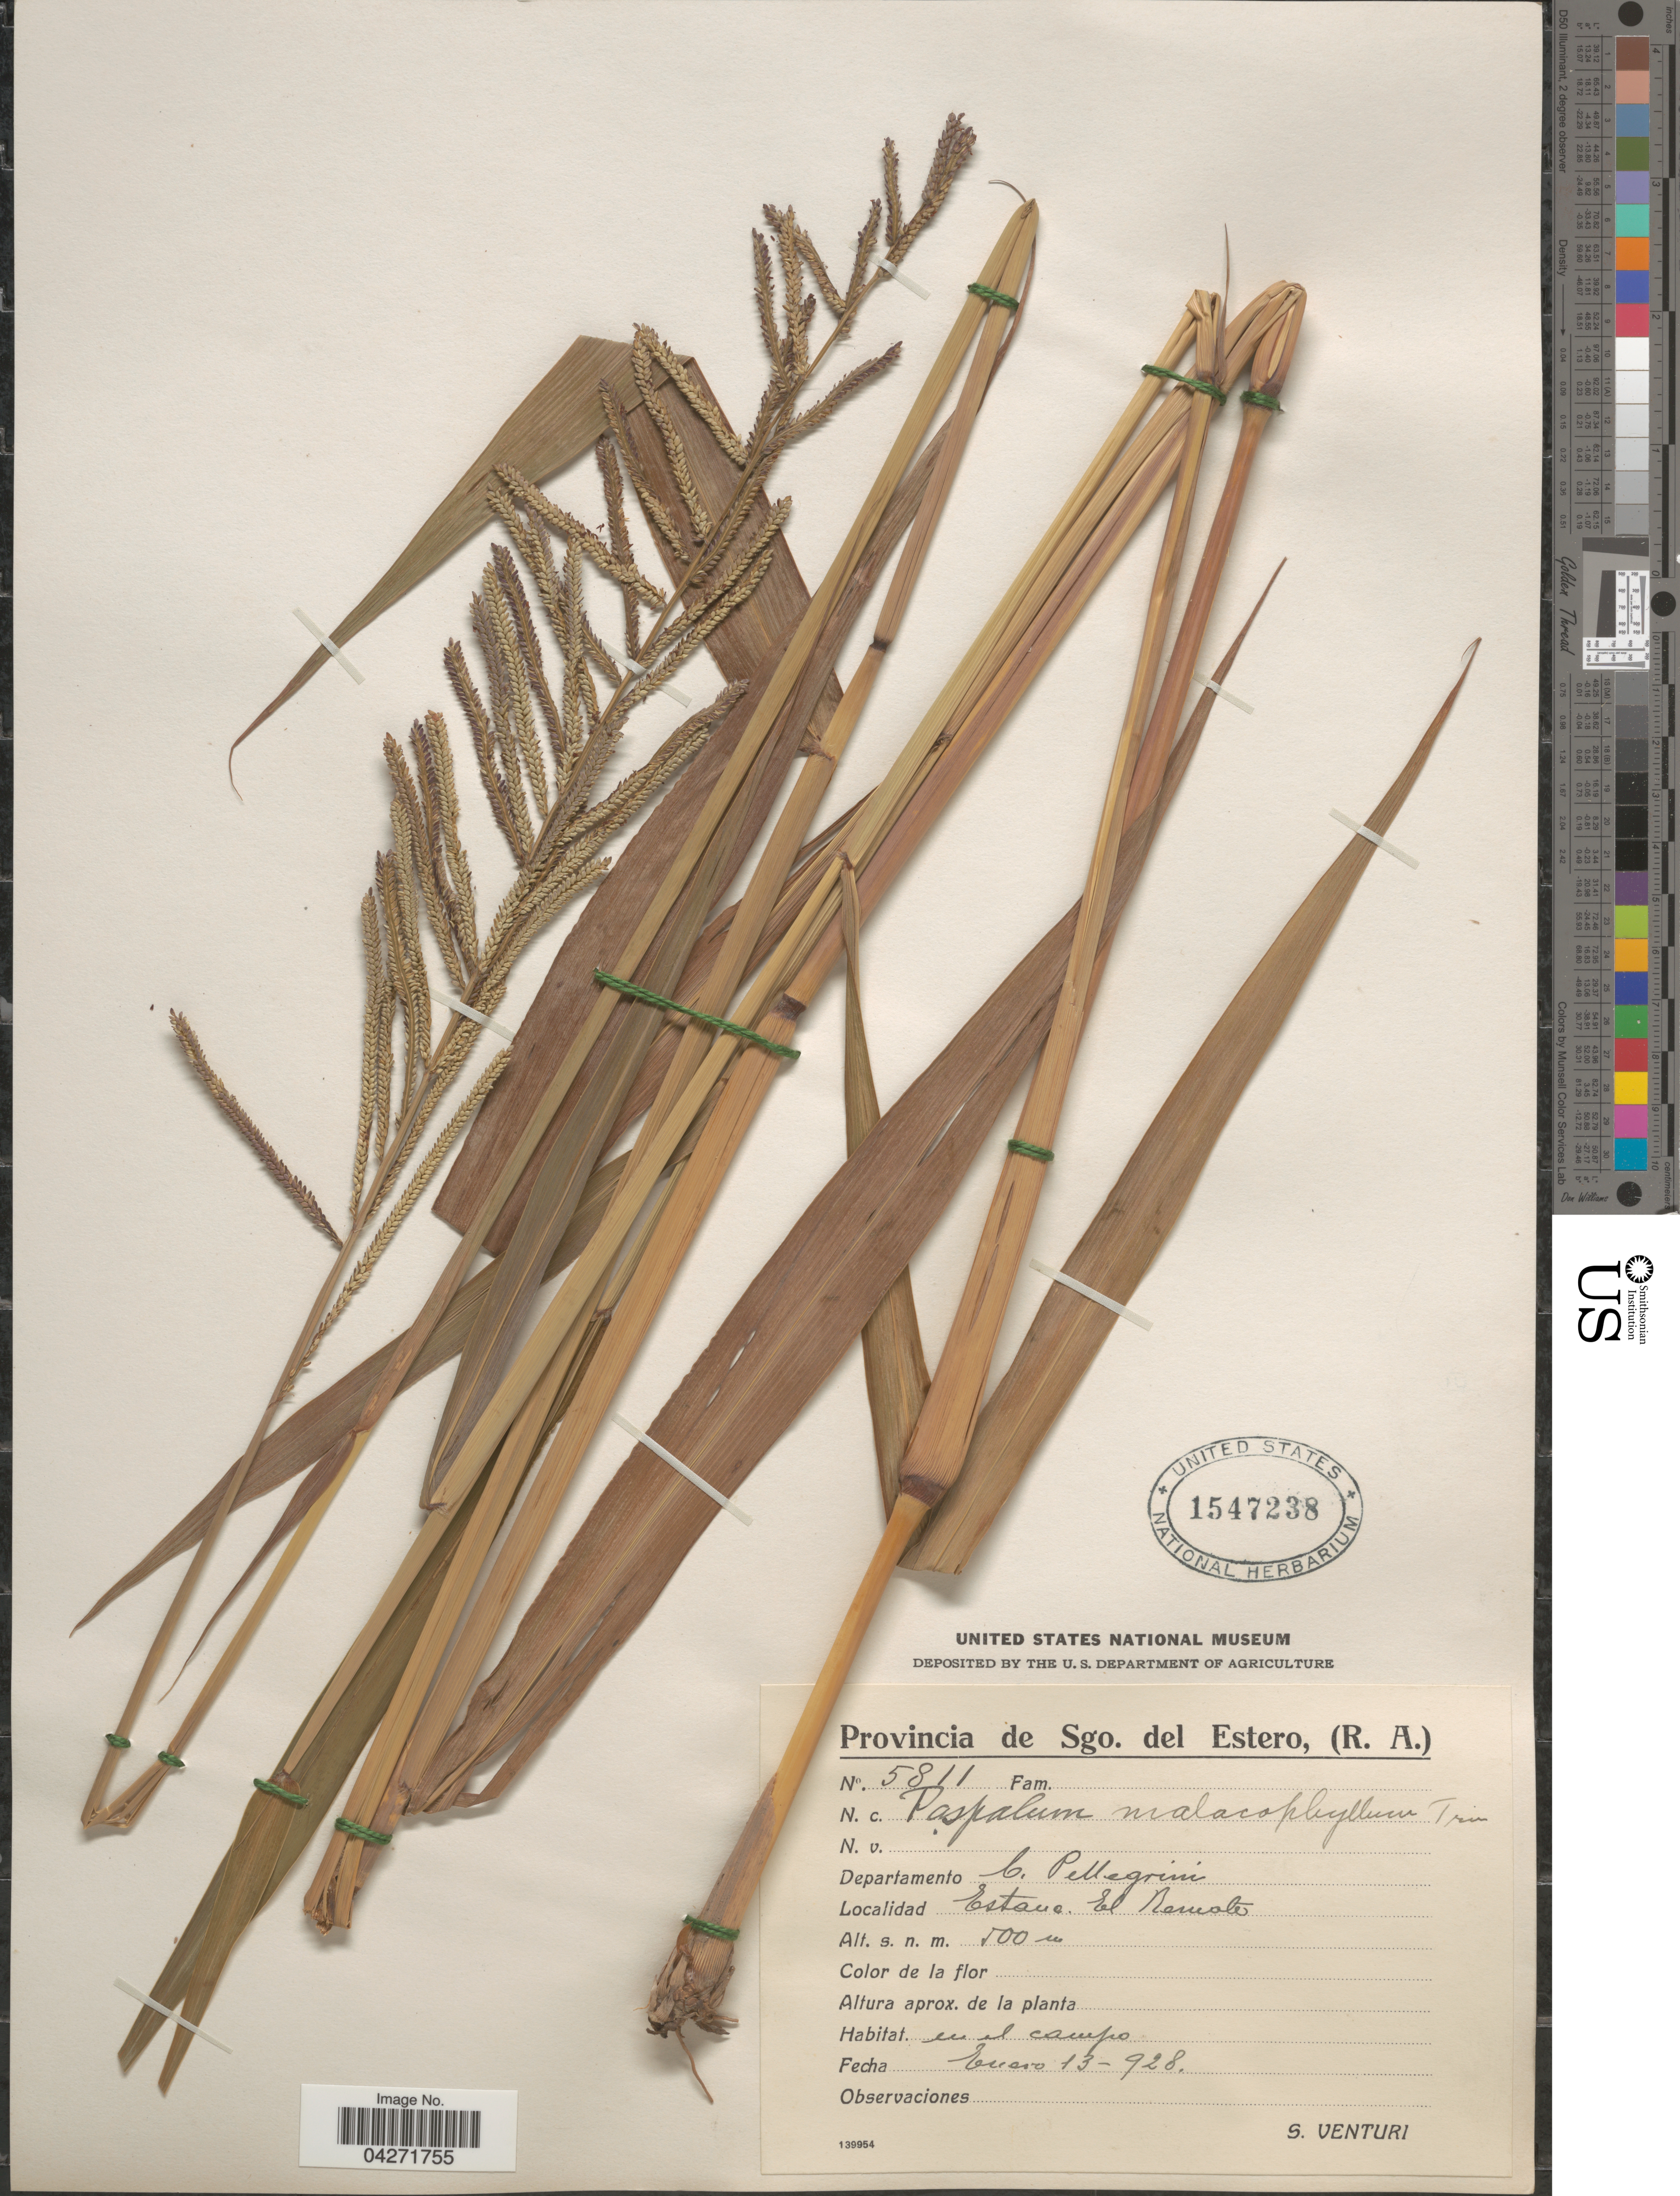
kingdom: Plantae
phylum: Tracheophyta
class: Liliopsida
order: Poales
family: Poaceae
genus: Paspalum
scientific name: Paspalum malacophyllum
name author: Trin.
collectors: S. Venturi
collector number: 5811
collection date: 1928-01-13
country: Argentina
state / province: Santiago del Estero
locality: Departamento C. Pellegrini. Estana El Remate.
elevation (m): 500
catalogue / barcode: US 1547238